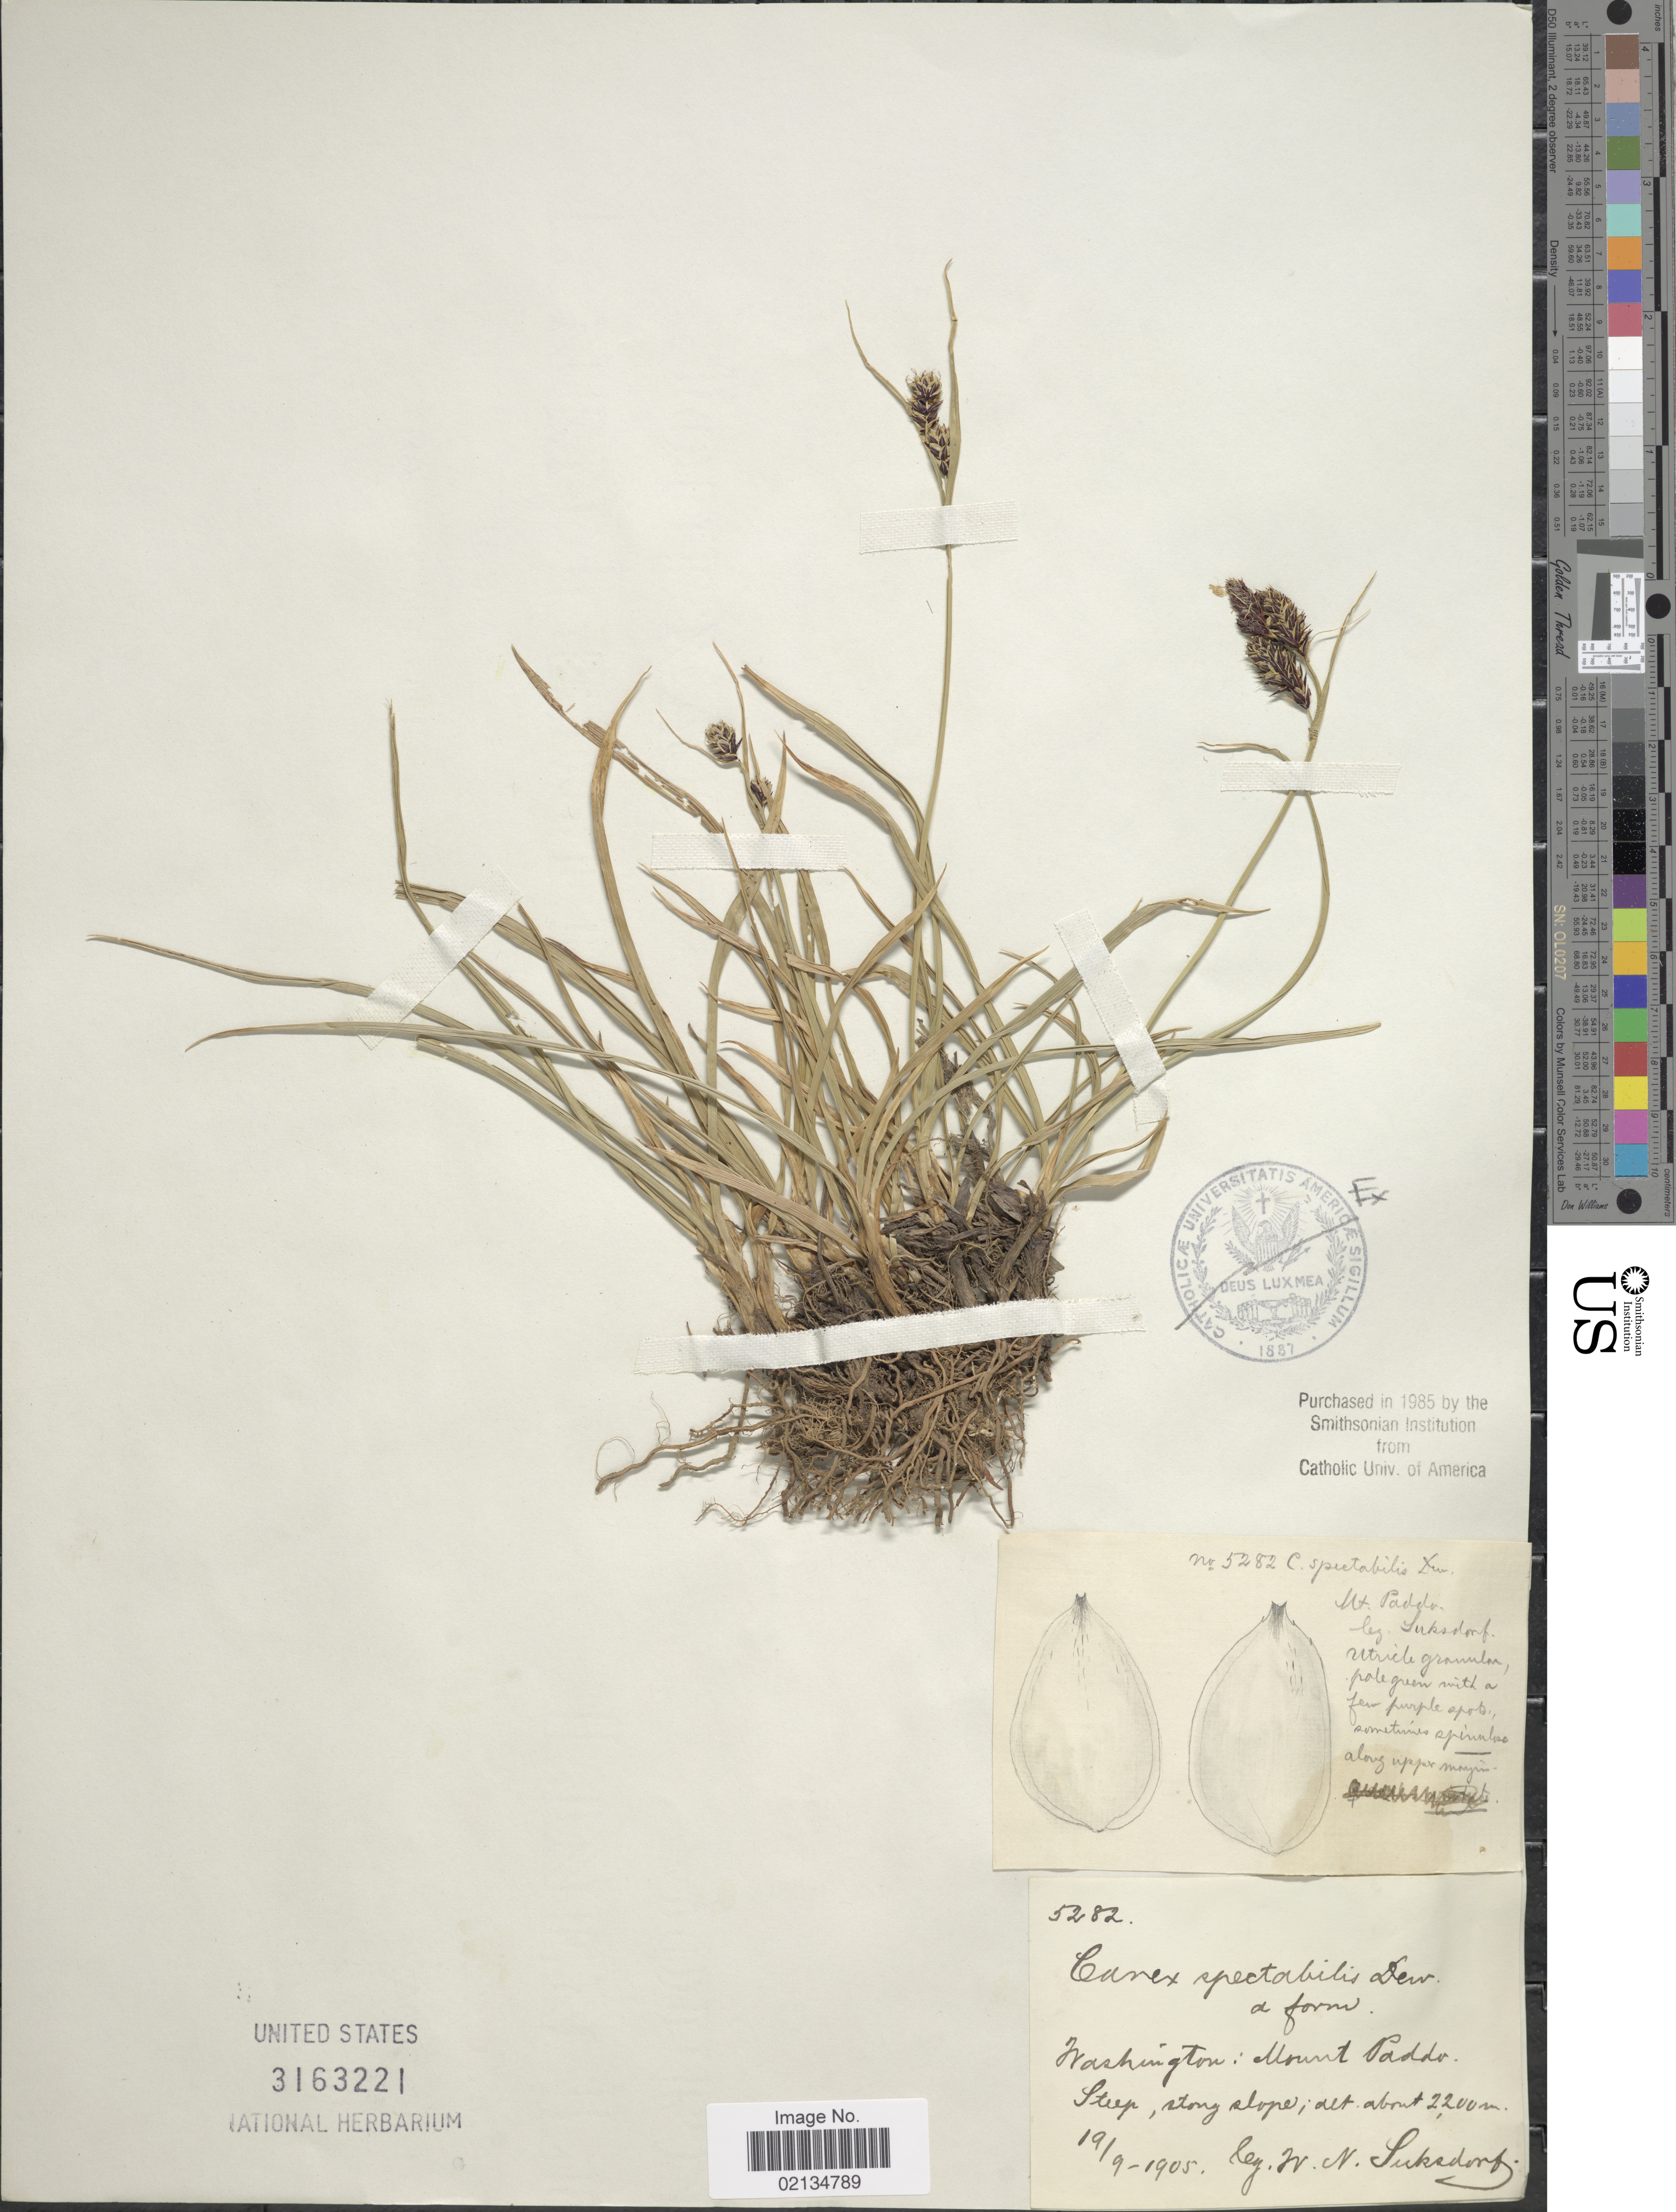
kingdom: Plantae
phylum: Tracheophyta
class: Liliopsida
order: Poales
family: Cyperaceae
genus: Carex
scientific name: Carex spectabilis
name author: Dewey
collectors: W. N. Suksdorf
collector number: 5282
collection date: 1905-09-19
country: United States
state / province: Washington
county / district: Skamania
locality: Mount Paddo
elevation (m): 2200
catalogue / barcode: US 3163221